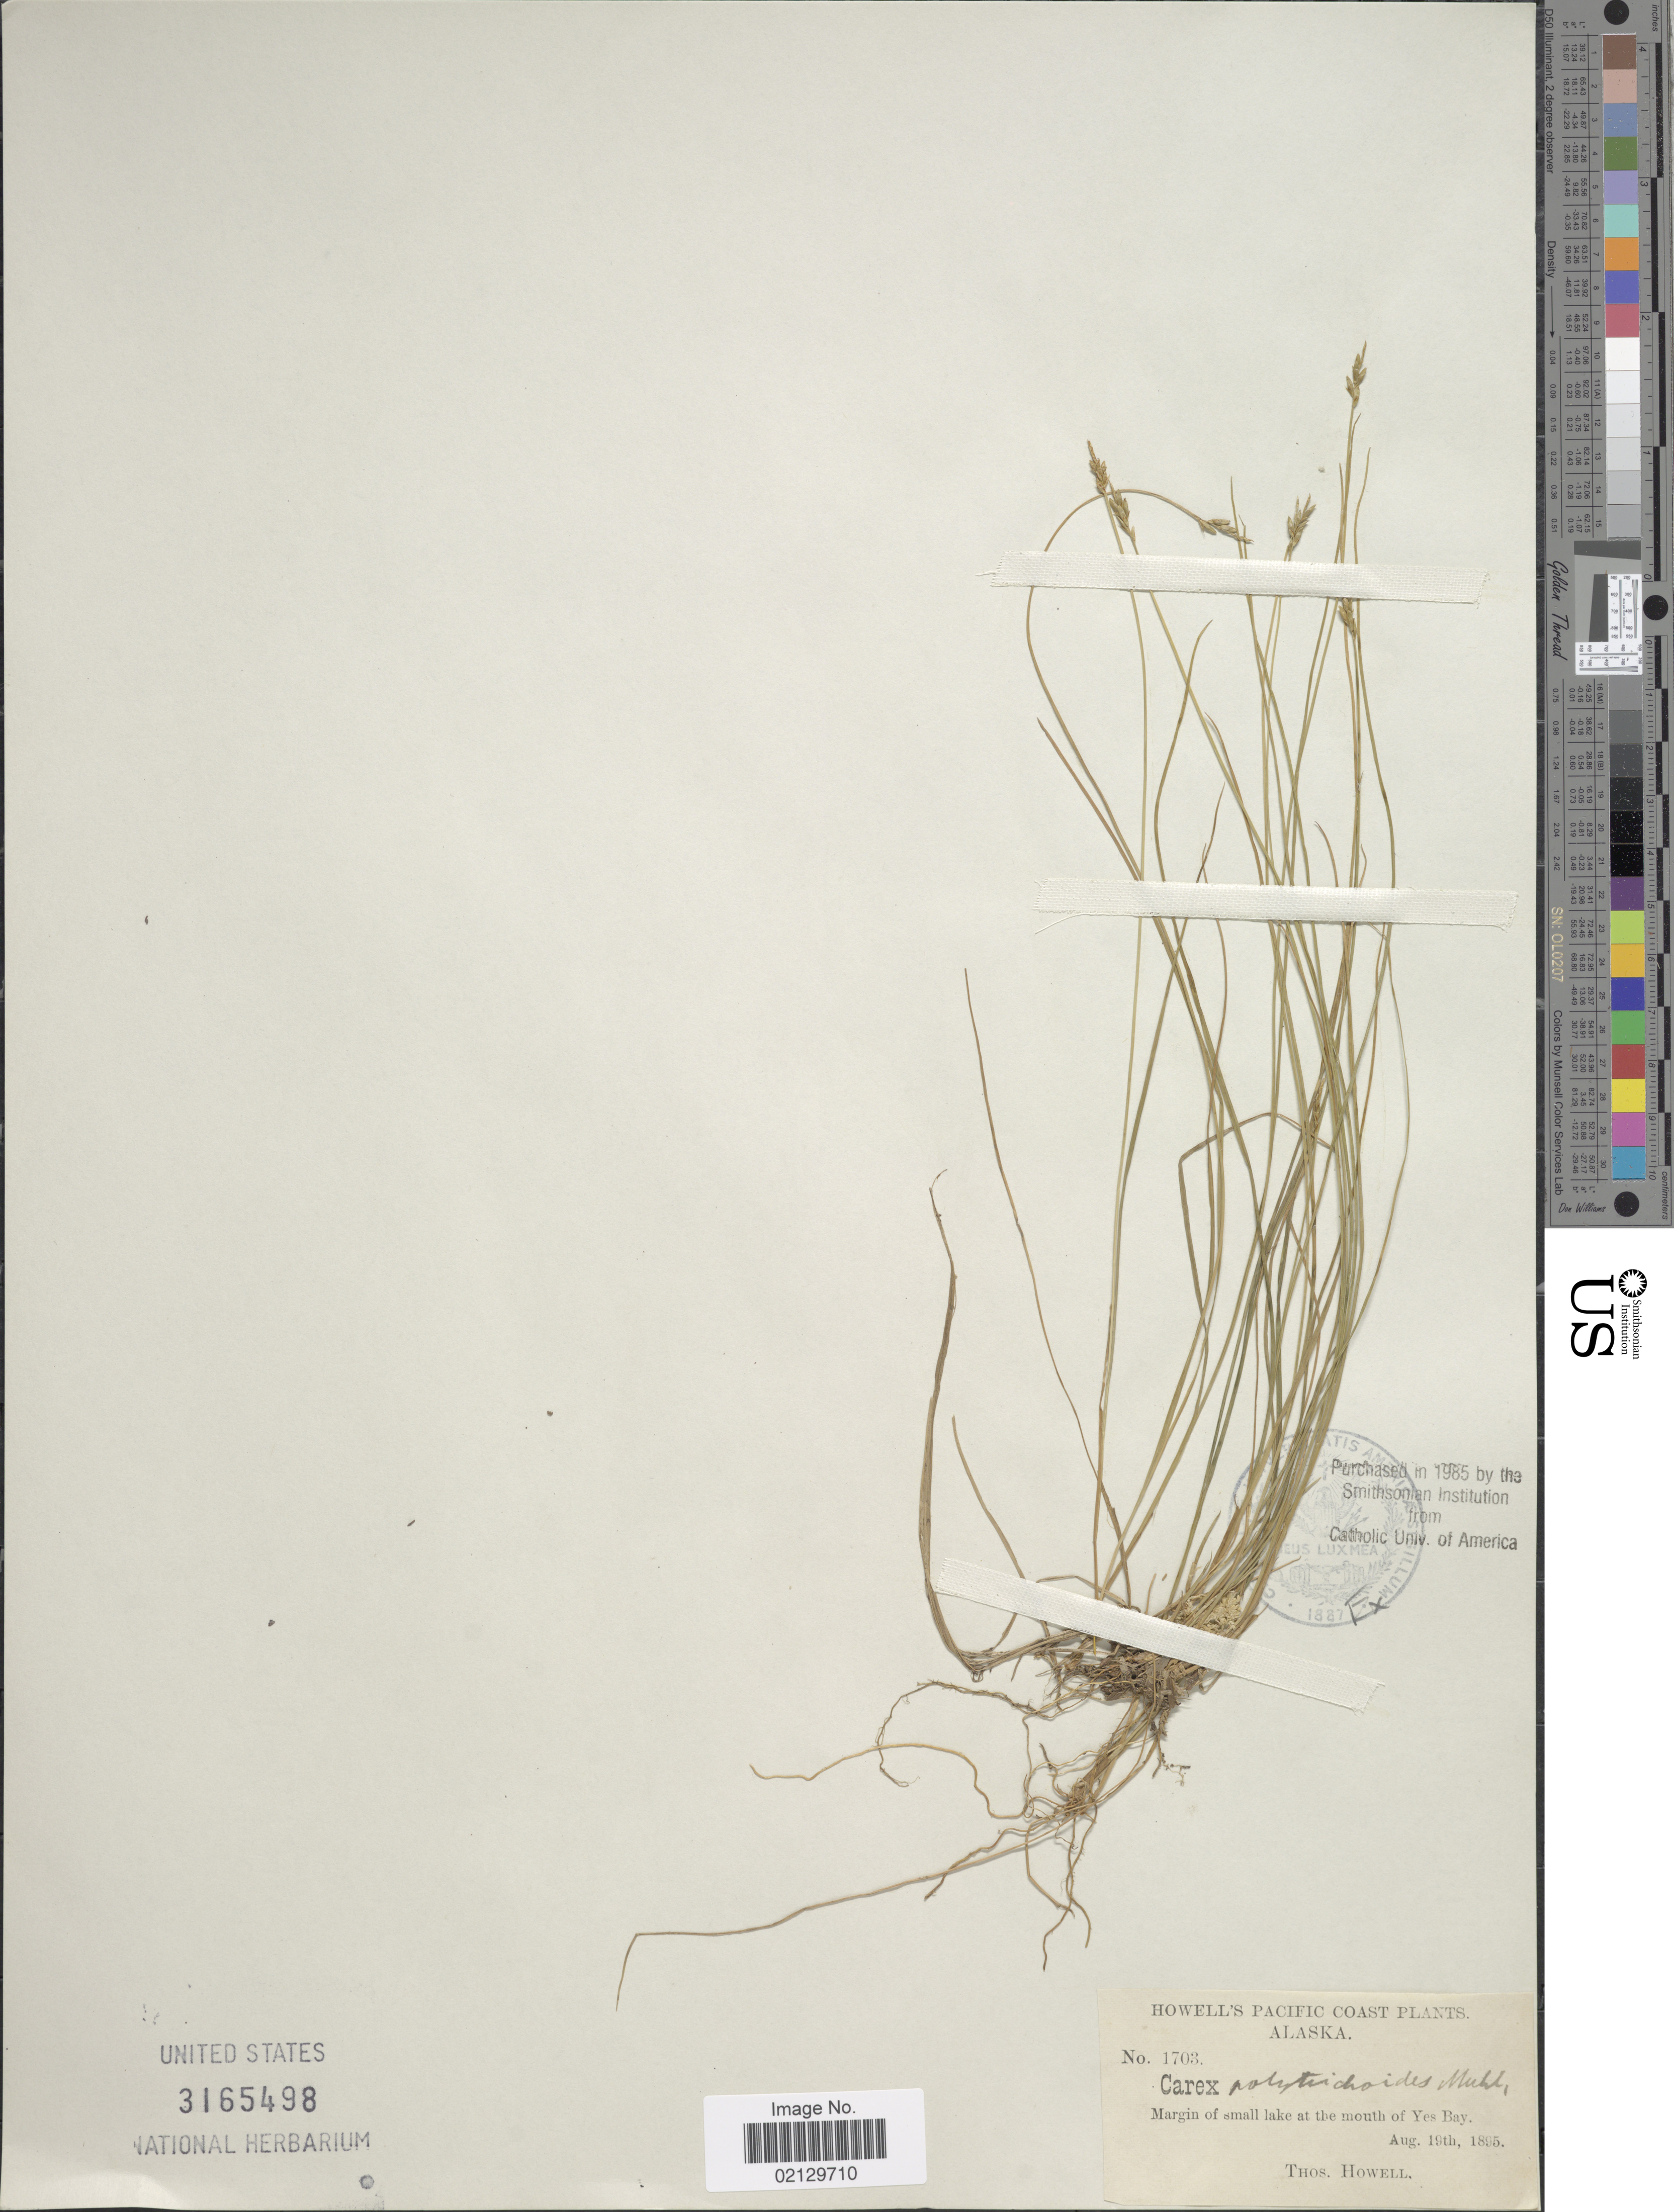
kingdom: Plantae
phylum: Tracheophyta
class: Liliopsida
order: Poales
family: Cyperaceae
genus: Carex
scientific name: Carex praegracilis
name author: W. Boott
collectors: T. Howell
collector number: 1703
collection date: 1895-08-19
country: United States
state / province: Alaska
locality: Pacific Coast, Margin of small lake at the mouth of Yes Bay.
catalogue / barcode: US 3165498